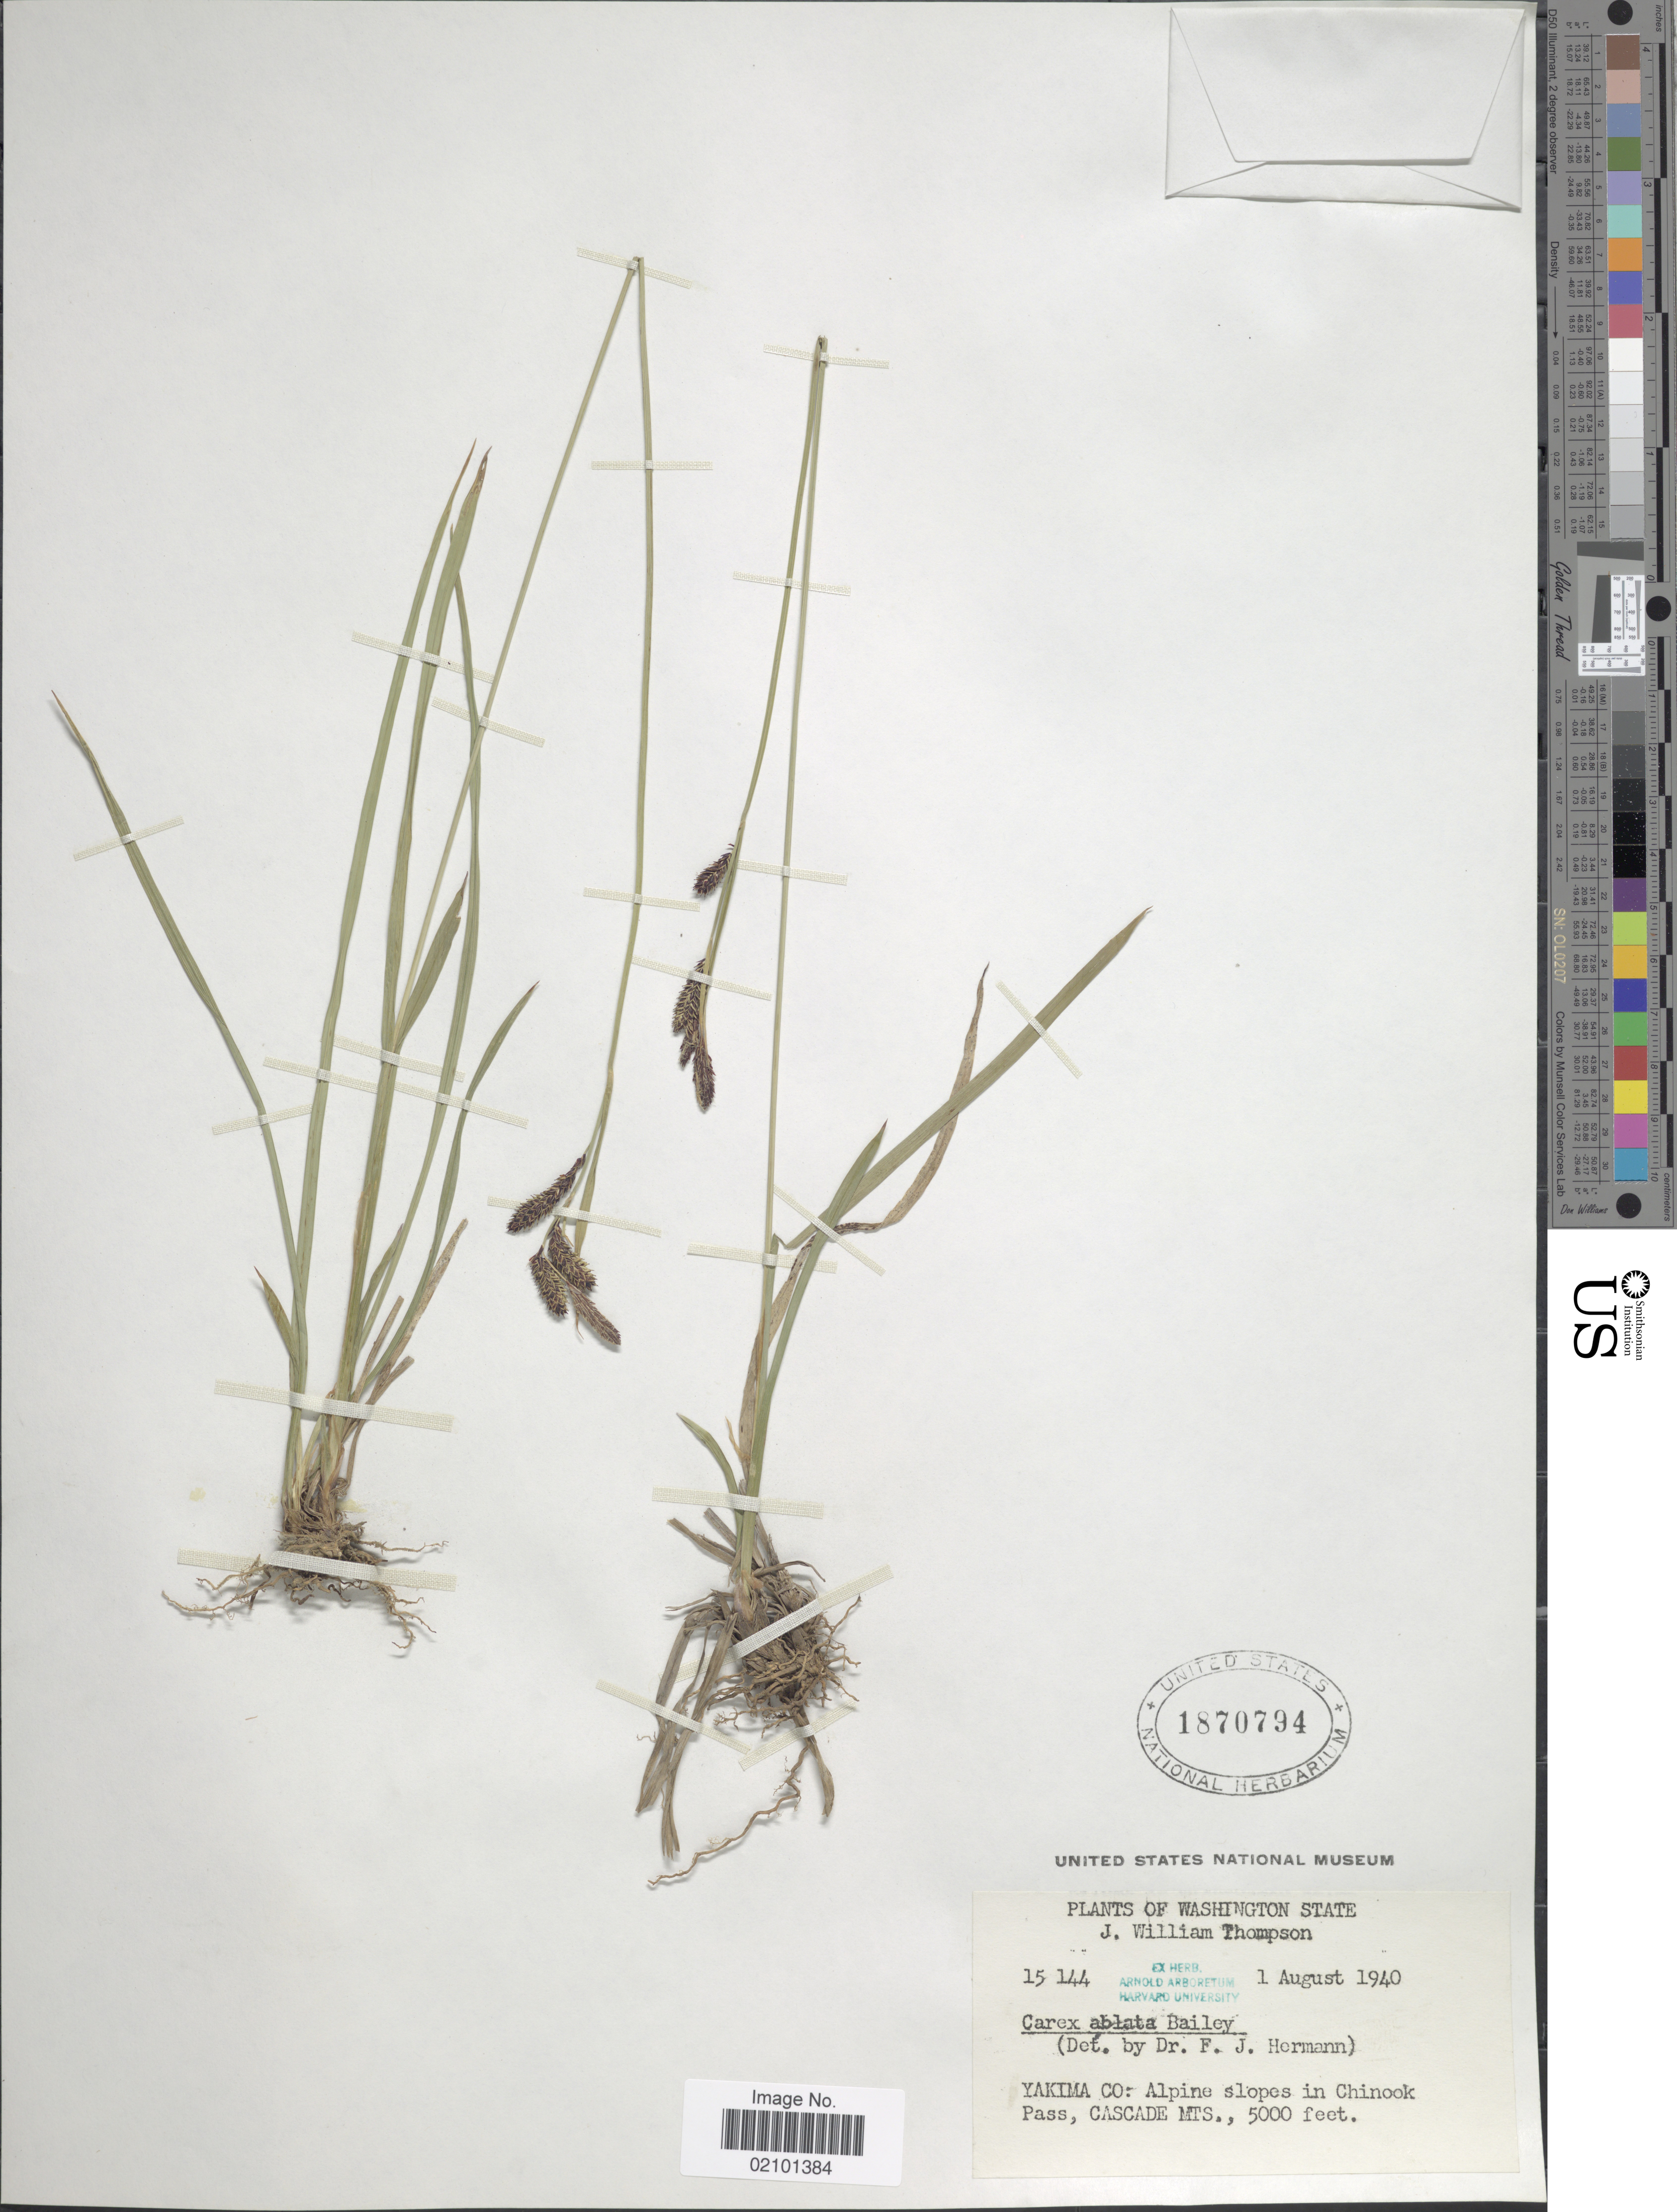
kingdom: Plantae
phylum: Tracheophyta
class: Liliopsida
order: Poales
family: Cyperaceae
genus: Carex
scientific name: Carex ablata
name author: L.H. Bailey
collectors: J. W. Thompson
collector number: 15144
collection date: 1940-08-01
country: United States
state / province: Washington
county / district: Yakima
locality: Yakima Co: Alpine slopes in Chinook Pass, Cascade Mts.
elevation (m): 1524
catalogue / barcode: US 1870794